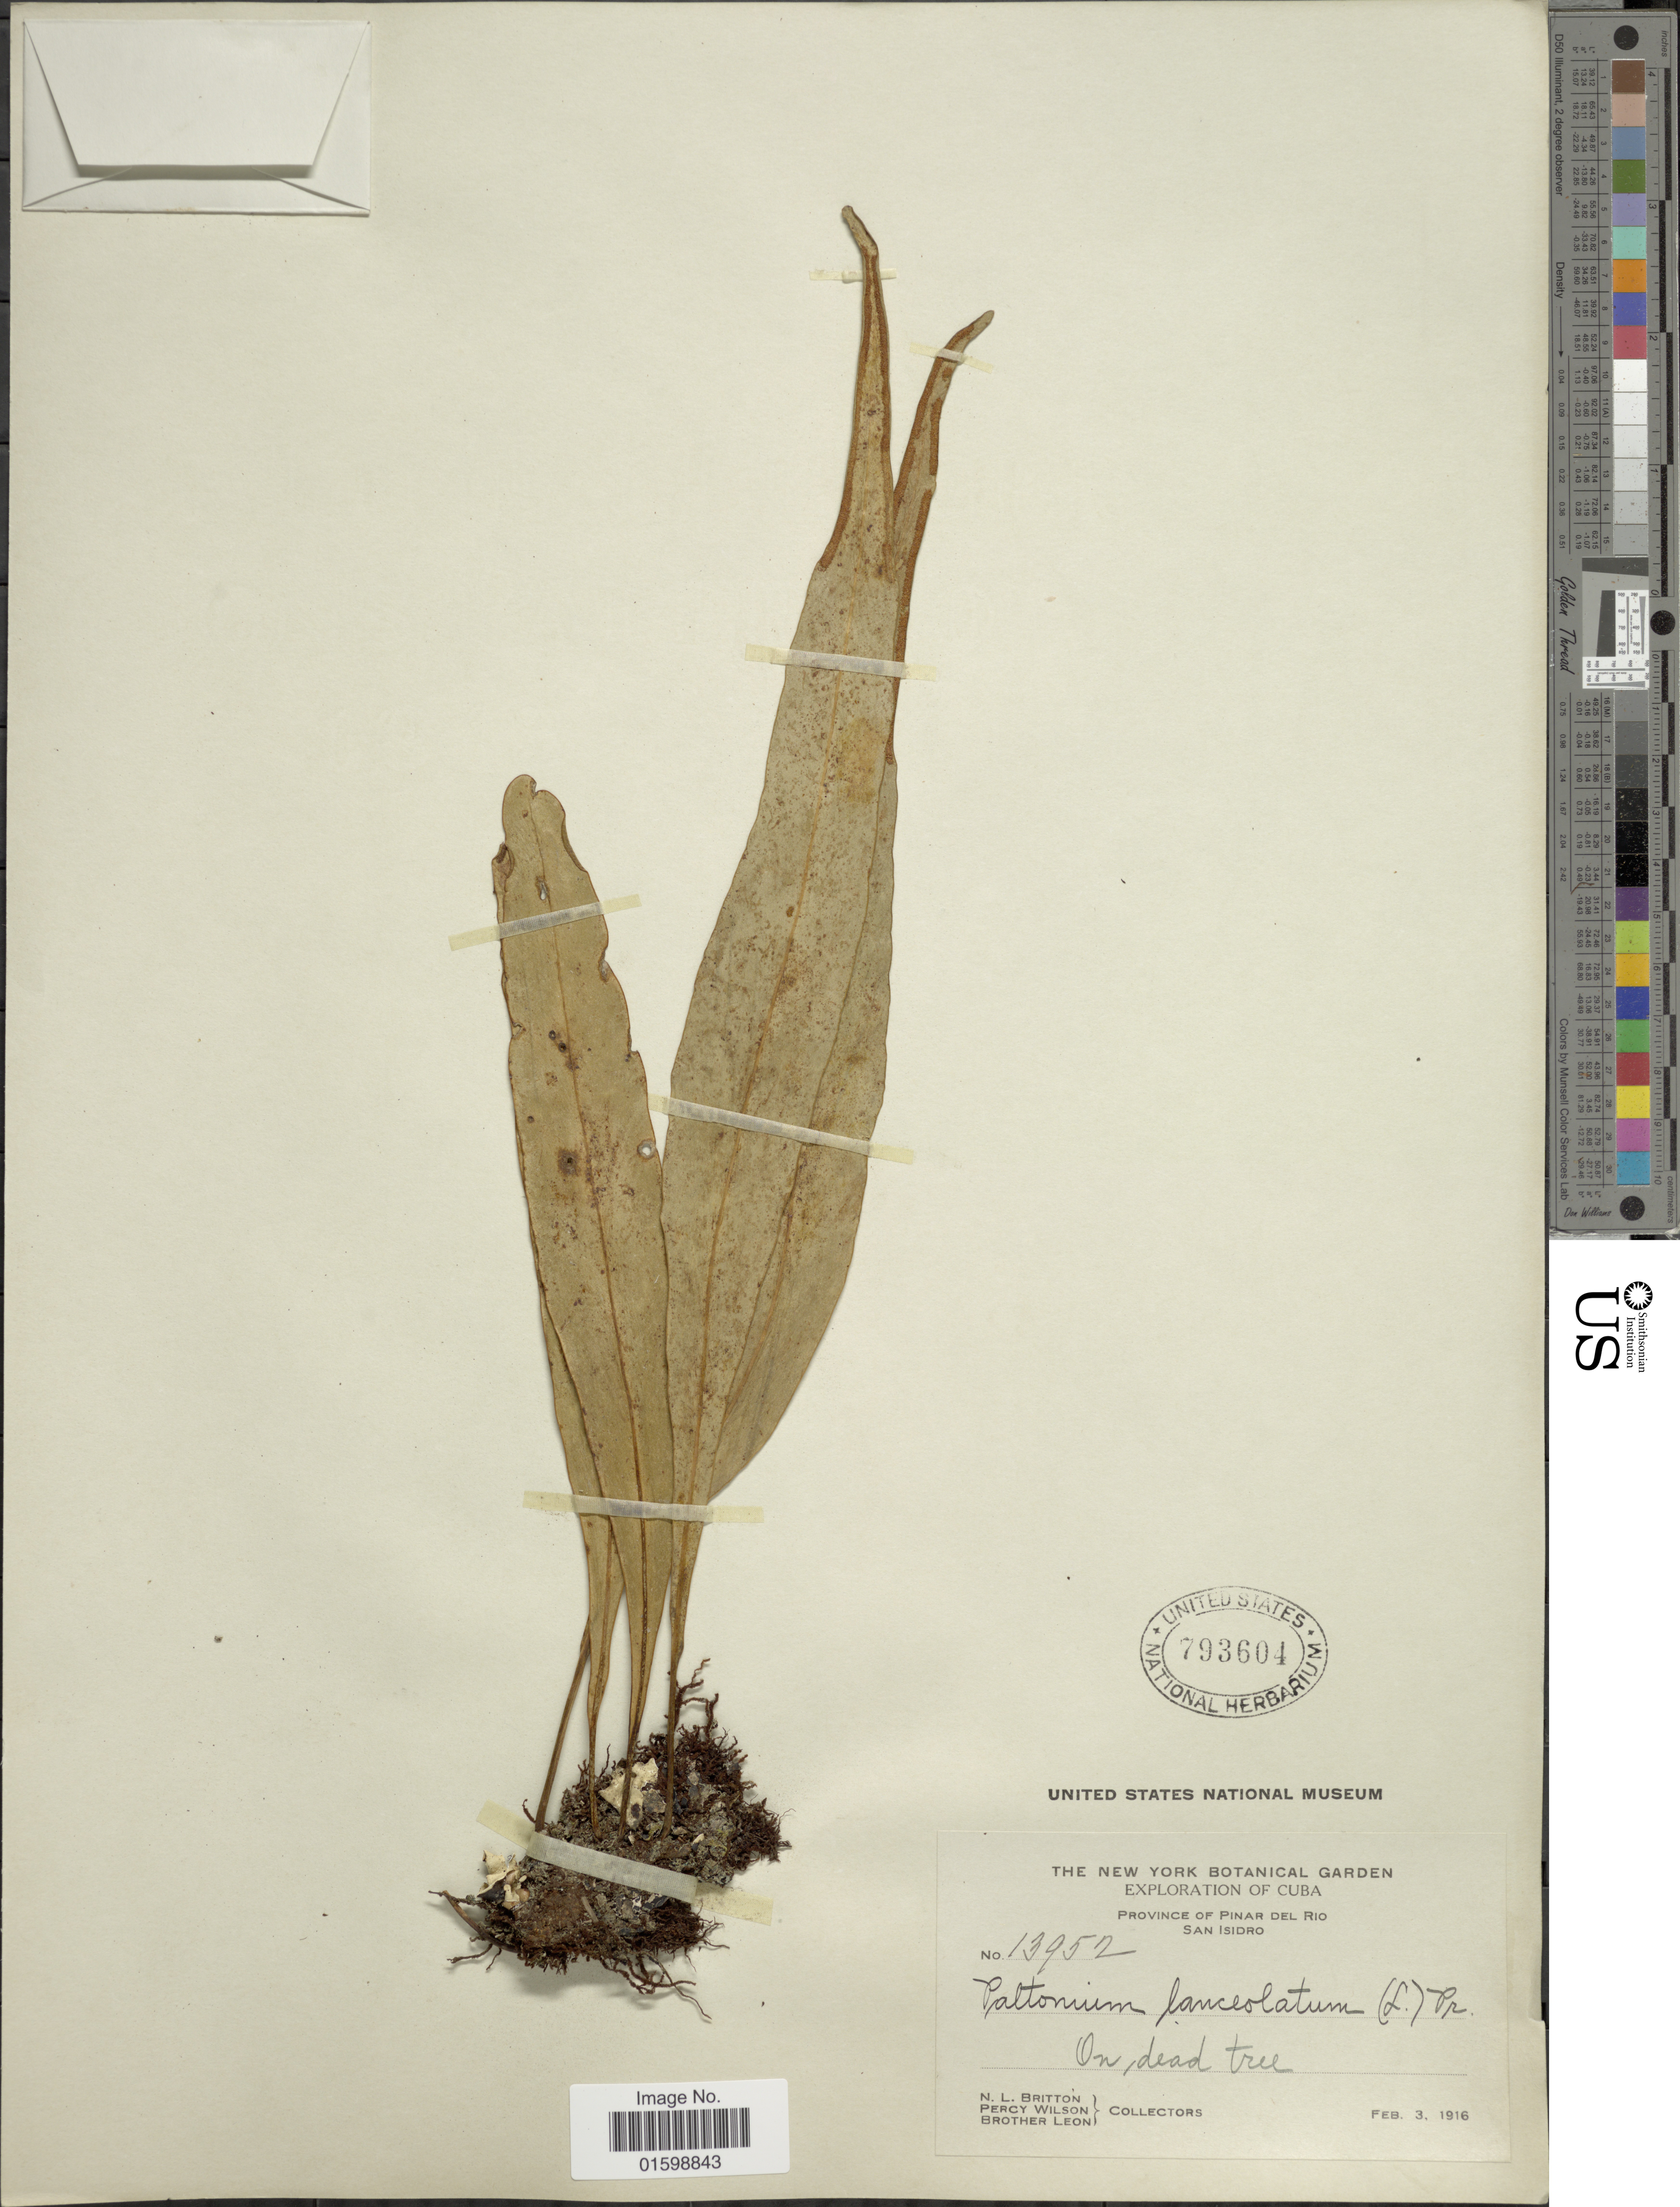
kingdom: Plantae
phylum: Tracheophyta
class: Polypodiopsida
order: Polypodiales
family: Polypodiaceae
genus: Pleopeltis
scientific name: Pleopeltis marginata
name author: A.R. Sm. & Tejero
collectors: W. L. Britton, P. Wilson & Bro. León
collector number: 13952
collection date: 1916-02-03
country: Cuba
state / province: Pinar del Río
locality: San Isidro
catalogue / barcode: US 793604